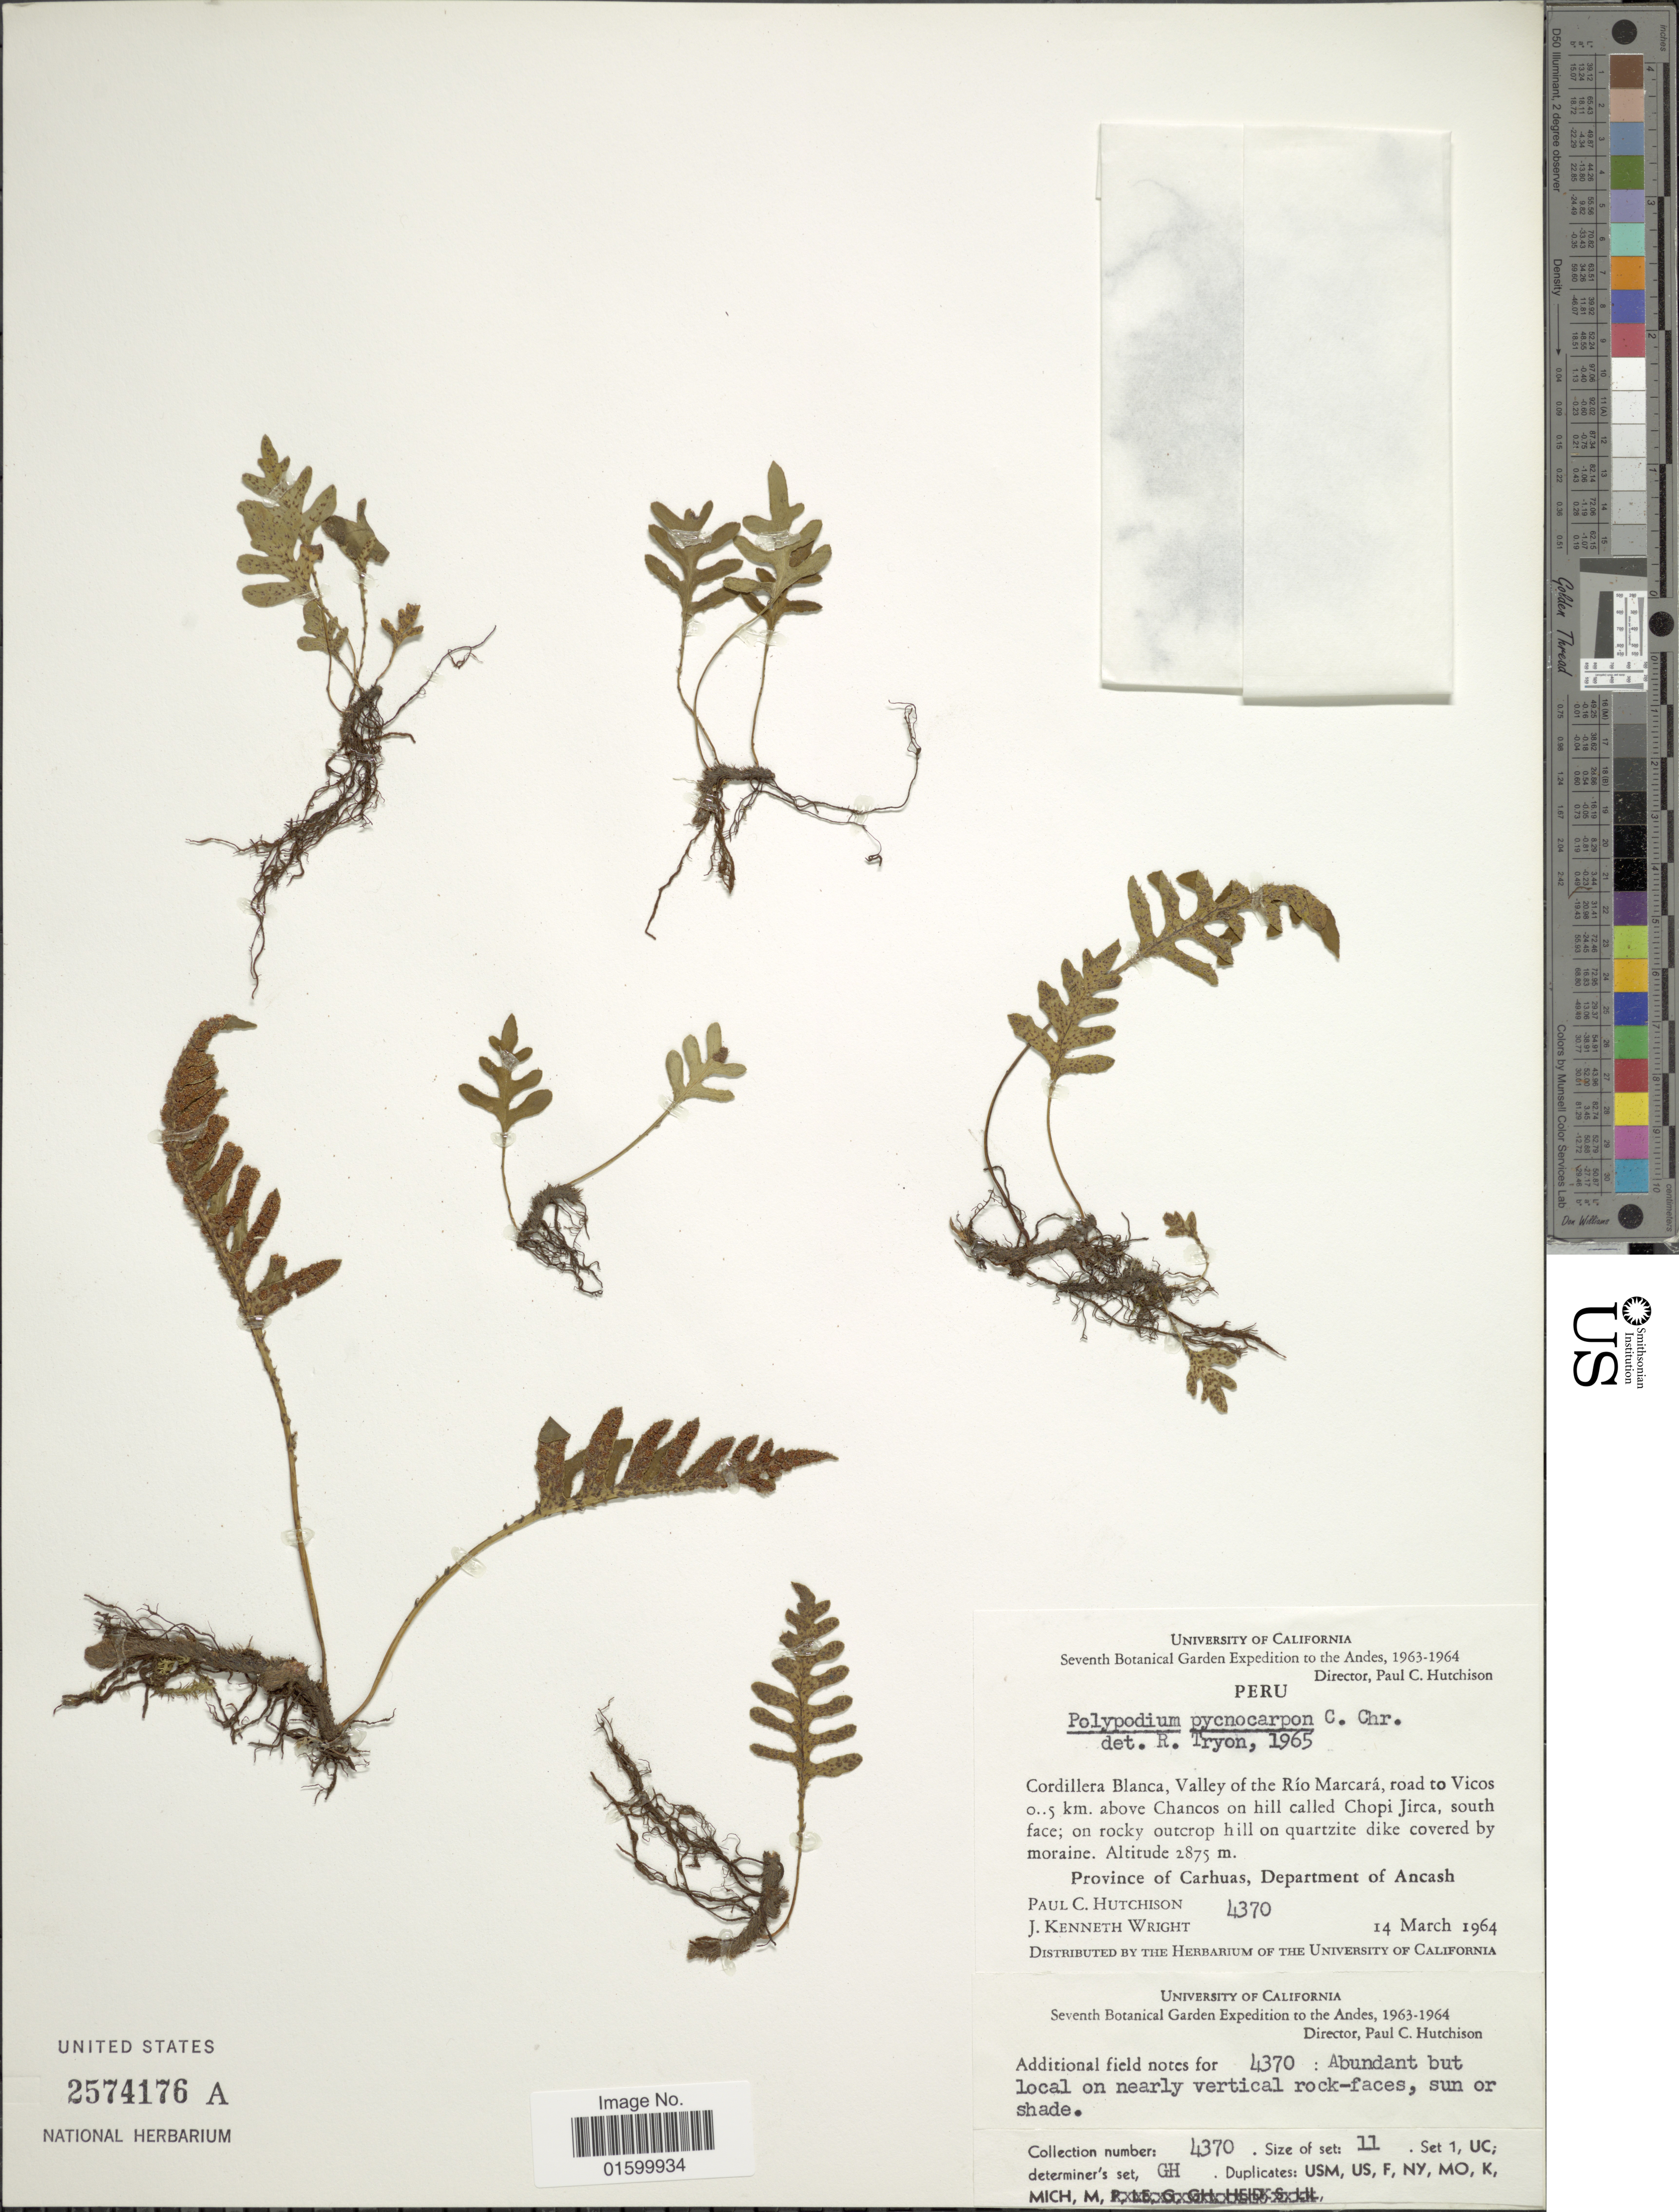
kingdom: Plantae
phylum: Tracheophyta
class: Polypodiopsida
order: Polypodiales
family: Polypodiaceae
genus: Pleopeltis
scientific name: Pleopeltis pycnocarpa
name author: (C. Chr.) A.R. Sm.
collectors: P. C. Hutchison & J. K. Wright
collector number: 4370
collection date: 1964-03-14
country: Peru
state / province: Ancash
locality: Cordillera Blanca, Valley of the Rio Marcara, road to Vicos 0..5 km above Chancos on hill called Chopi Jirca, south face, Province of Carhuas, Department of Ancash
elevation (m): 2875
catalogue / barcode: US 2574176A